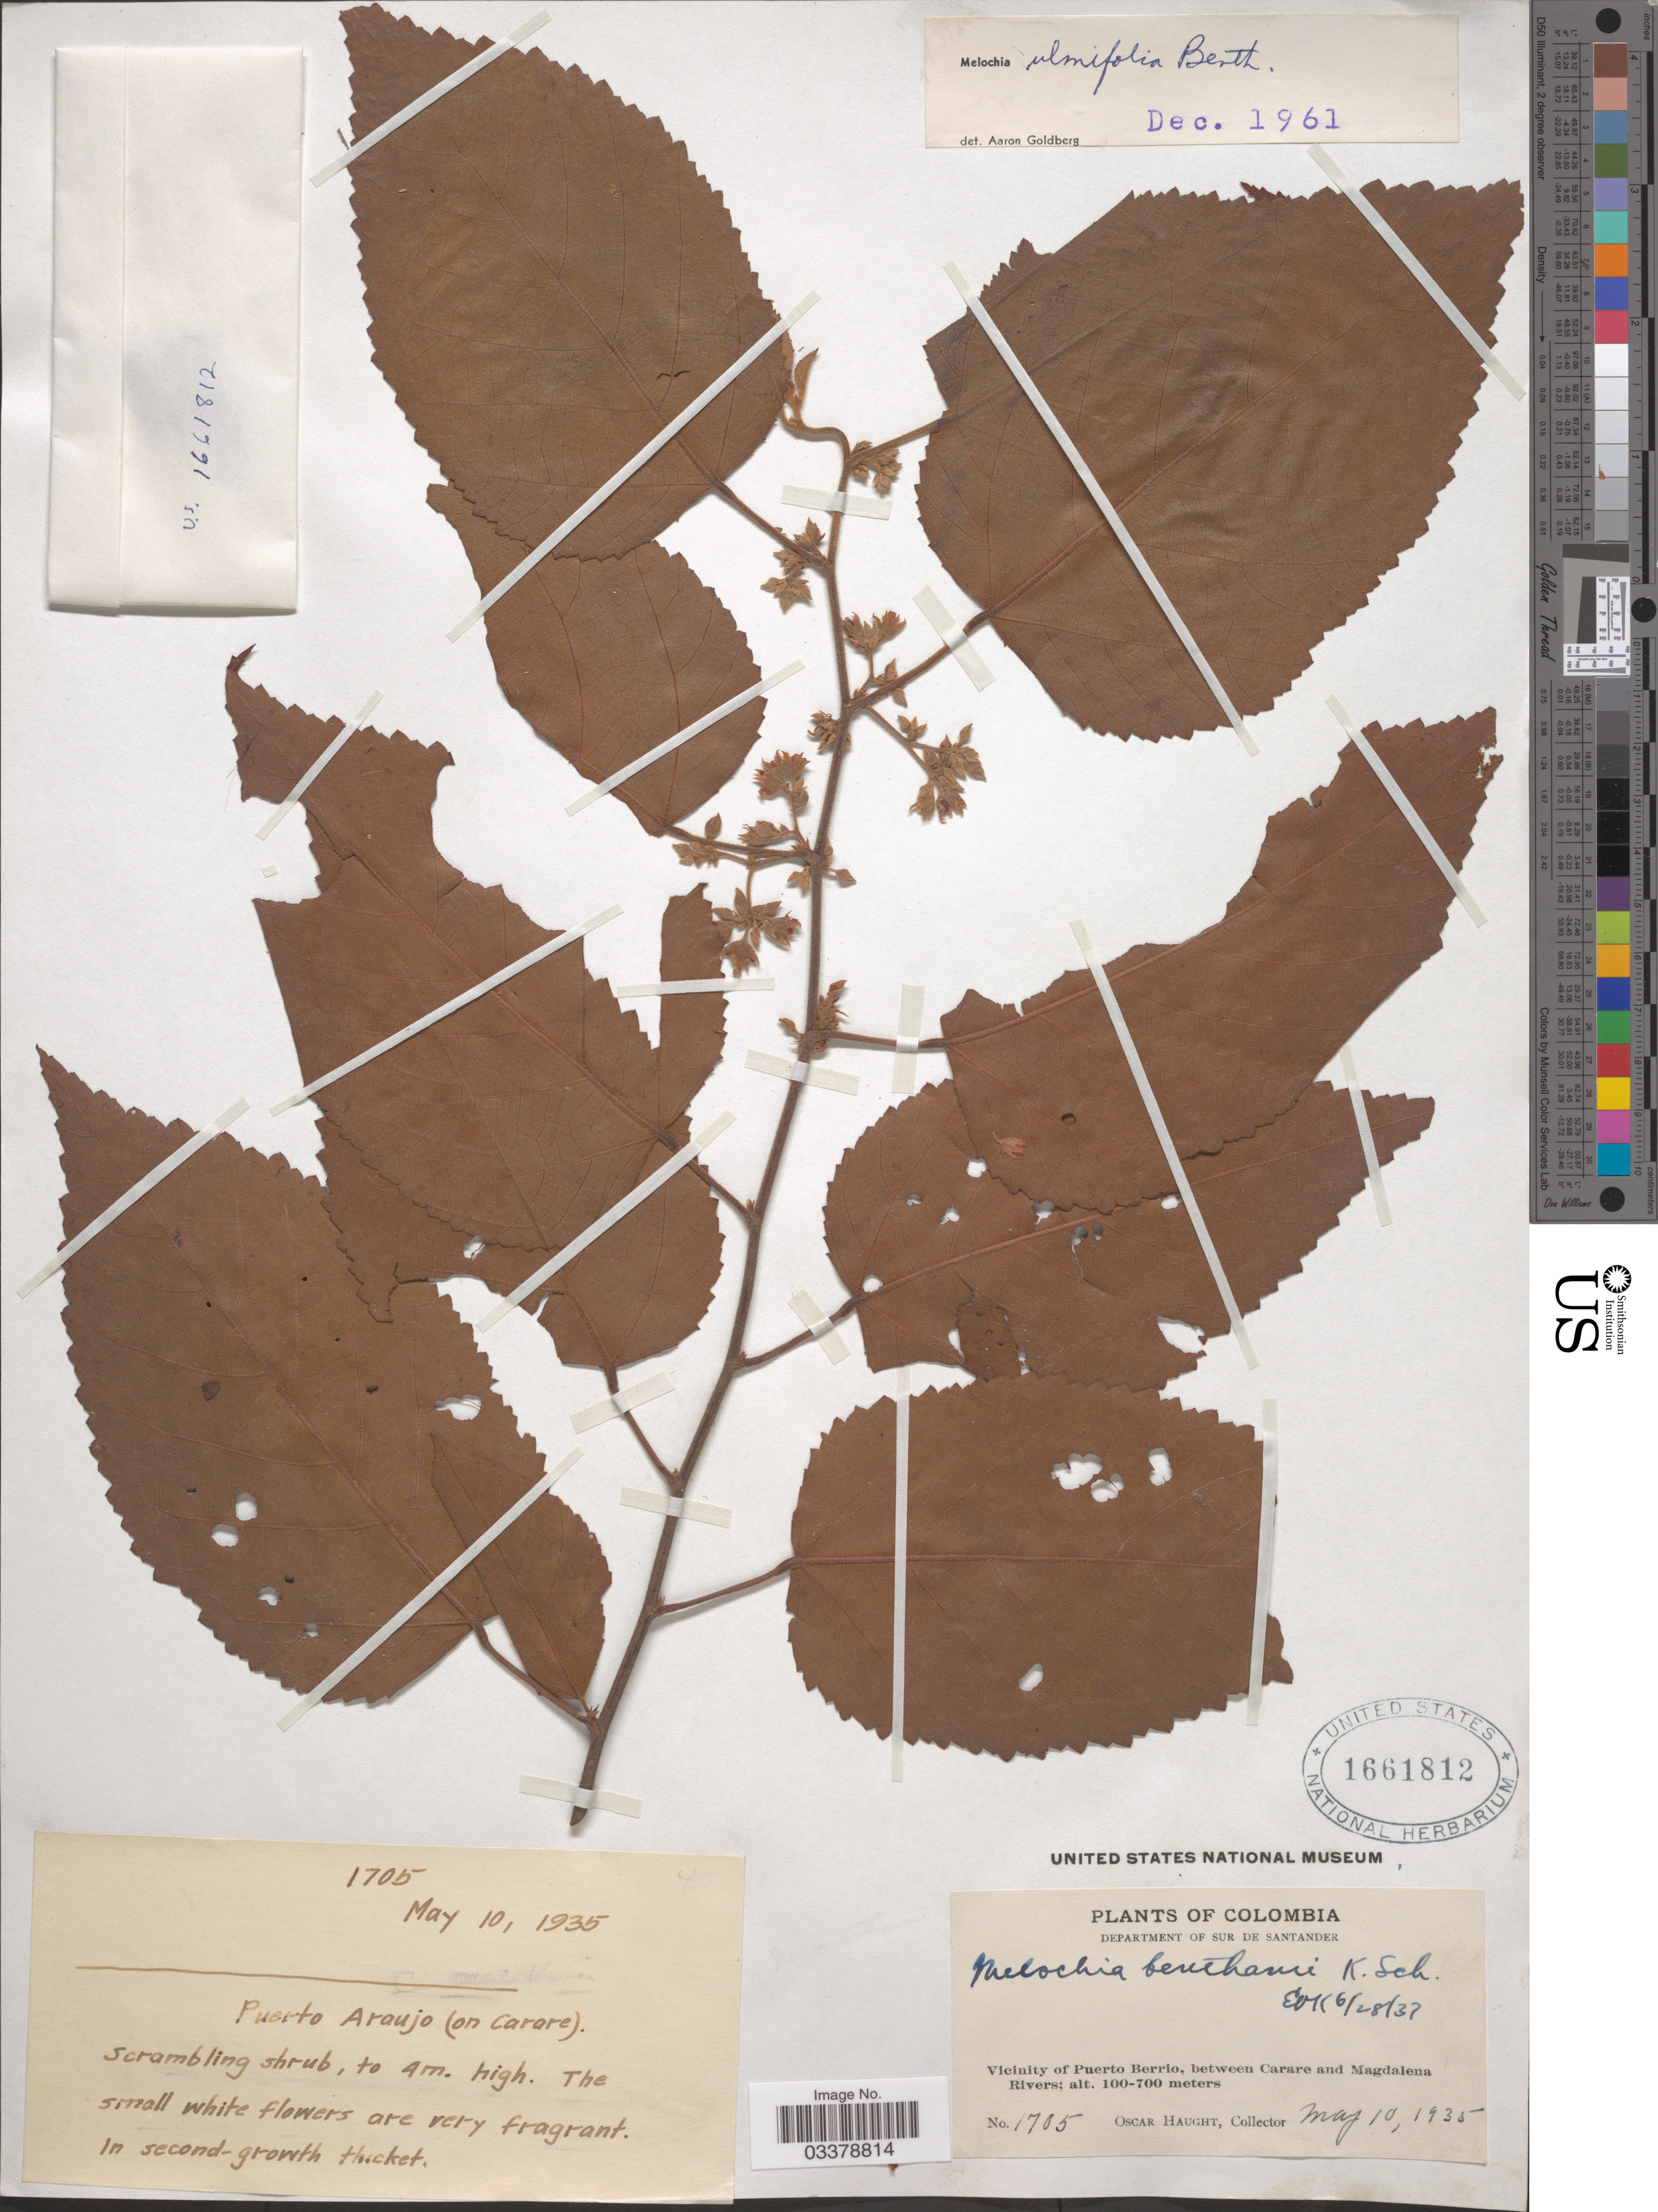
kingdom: Plantae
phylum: Tracheophyta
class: Magnoliopsida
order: Malvales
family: Malvaceae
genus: Melochia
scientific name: Melochia ulmifolia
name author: Benth.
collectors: O. Haught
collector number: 1705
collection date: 1935-05-10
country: Colombia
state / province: Santander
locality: Puerto Araujo (on Carare), Department of Sur de Santander. Vicinity of Puerto Berrio, between Carare and Magdalena Rivers.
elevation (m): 100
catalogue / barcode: US 1661812